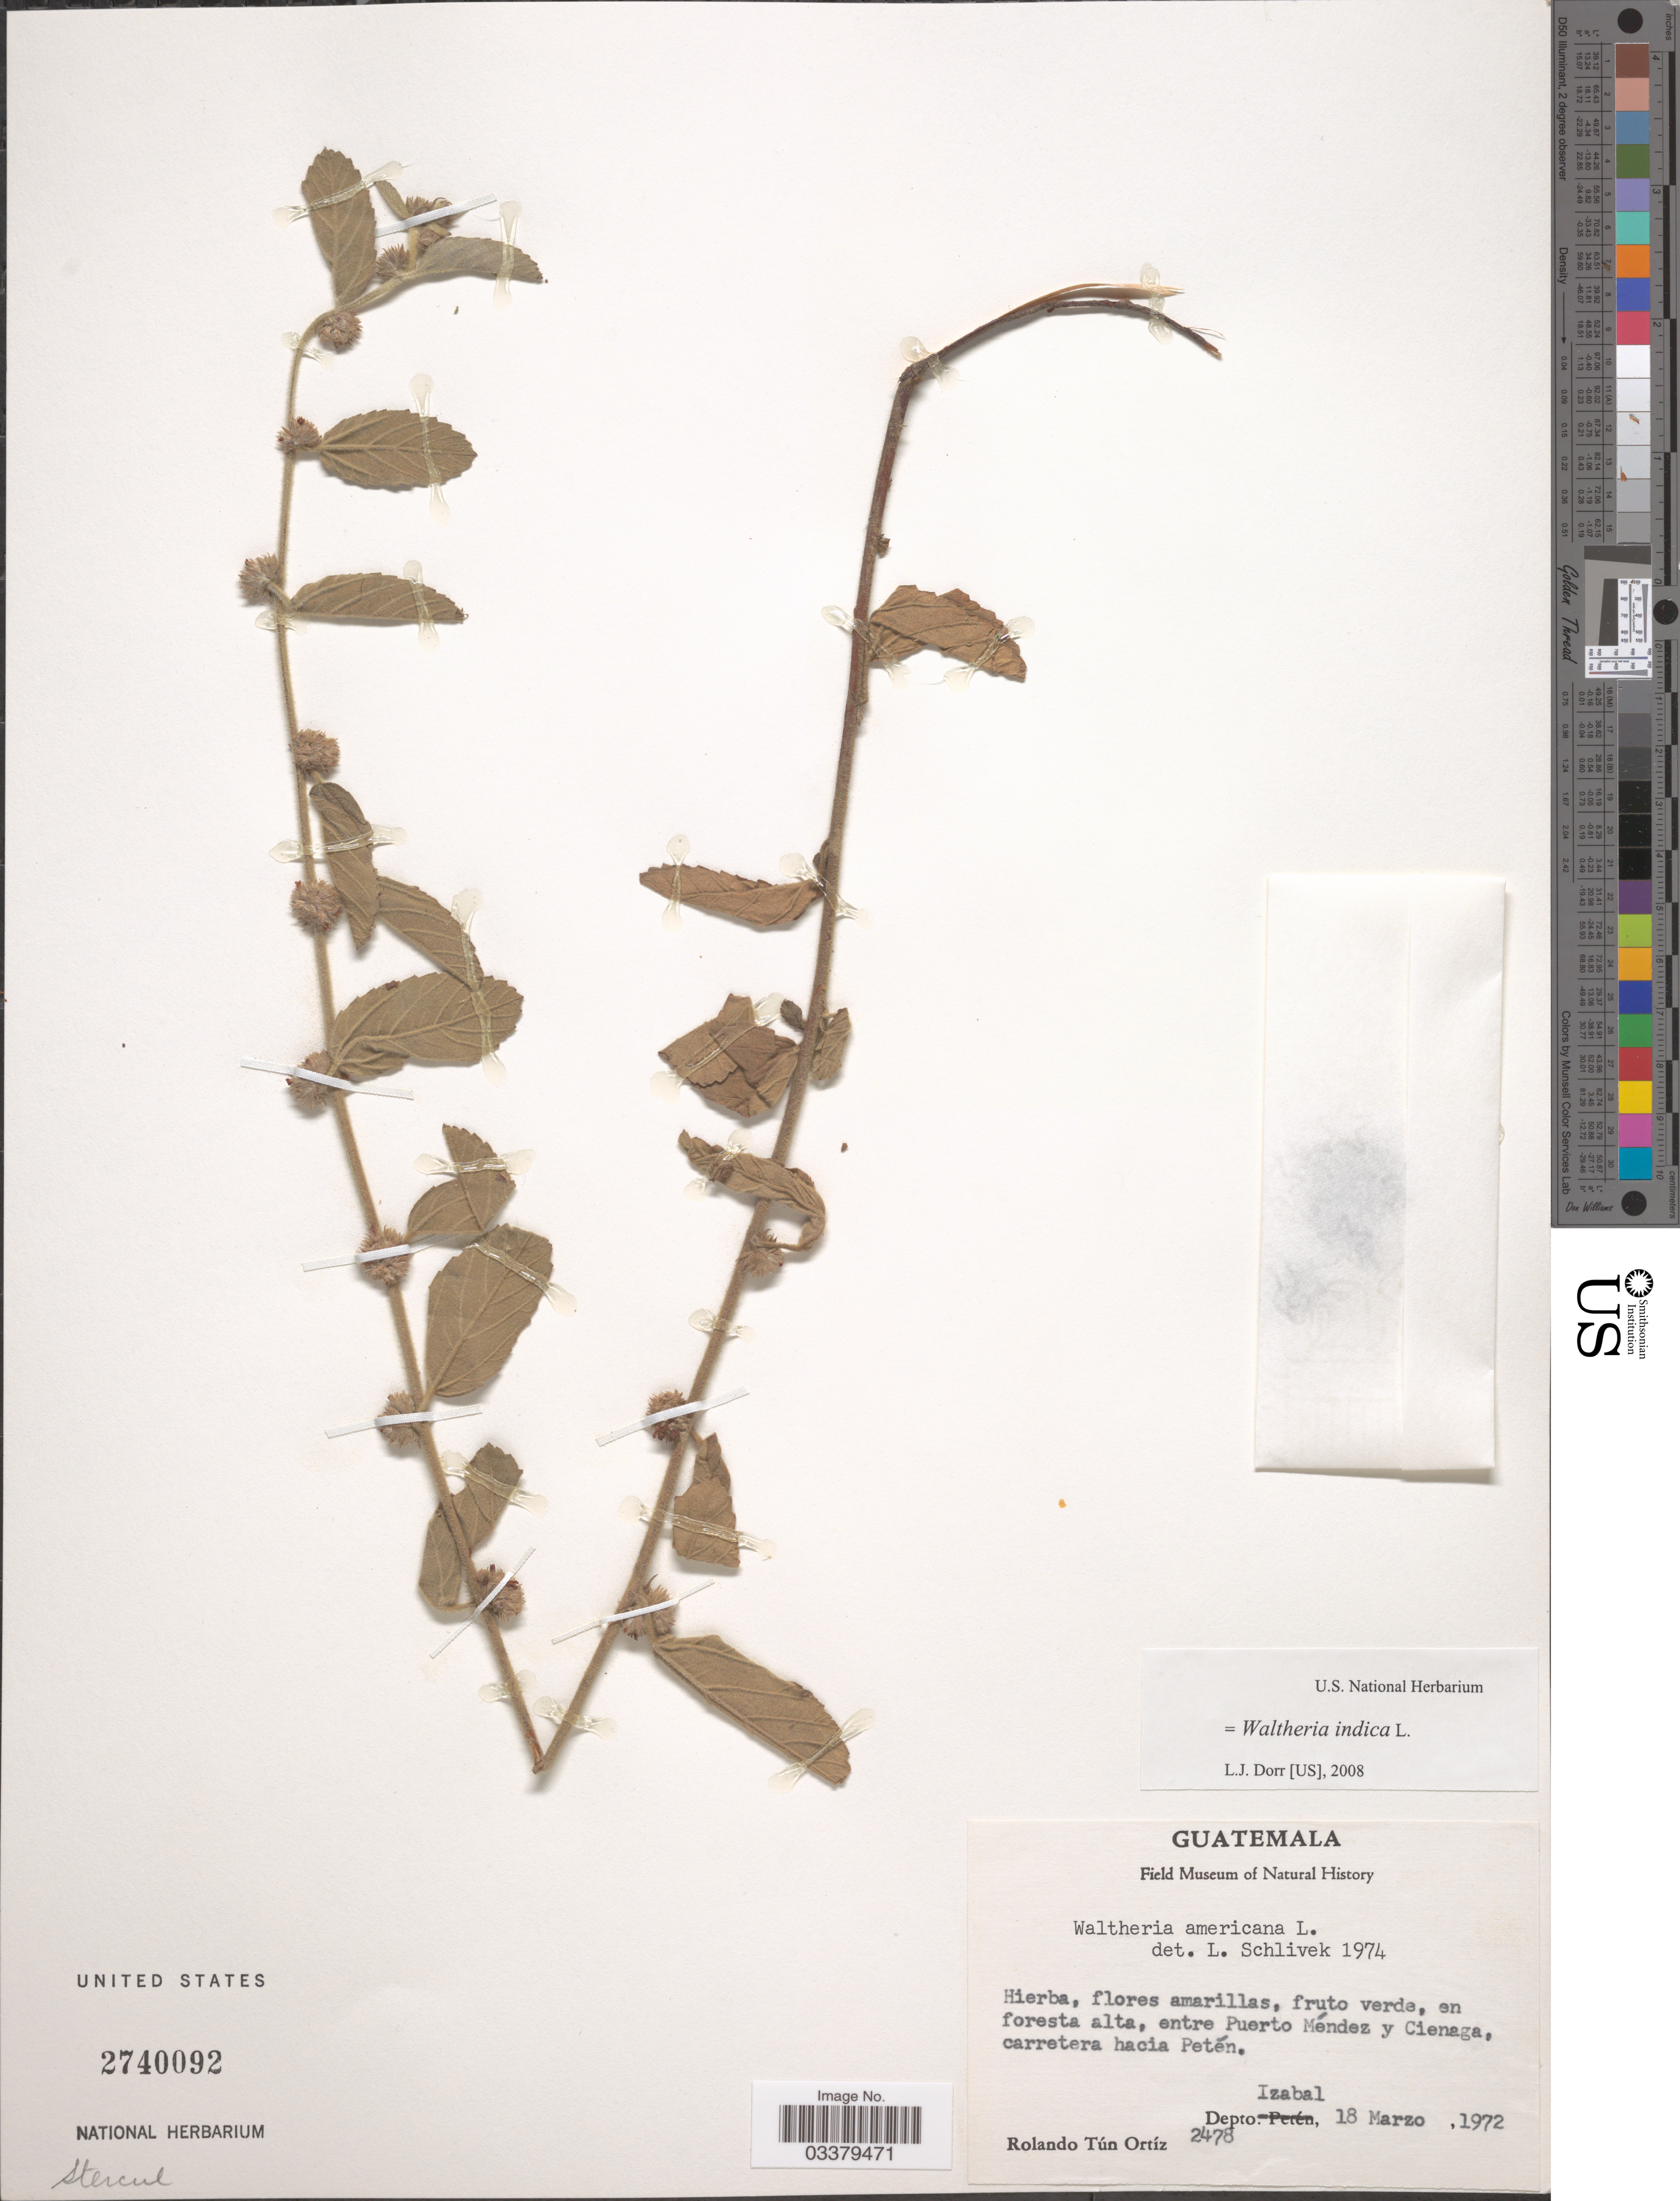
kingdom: Plantae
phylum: Tracheophyta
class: Magnoliopsida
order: Malvales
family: Malvaceae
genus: Waltheria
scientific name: Waltheria indica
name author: L.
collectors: R. Ortiz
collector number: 2478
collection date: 1972-03-18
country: Guatemala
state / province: Izabal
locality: Entre Puerto Méndez y Cienaga, carretera hacia Petén. Depto. Izabal.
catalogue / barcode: US 2740092